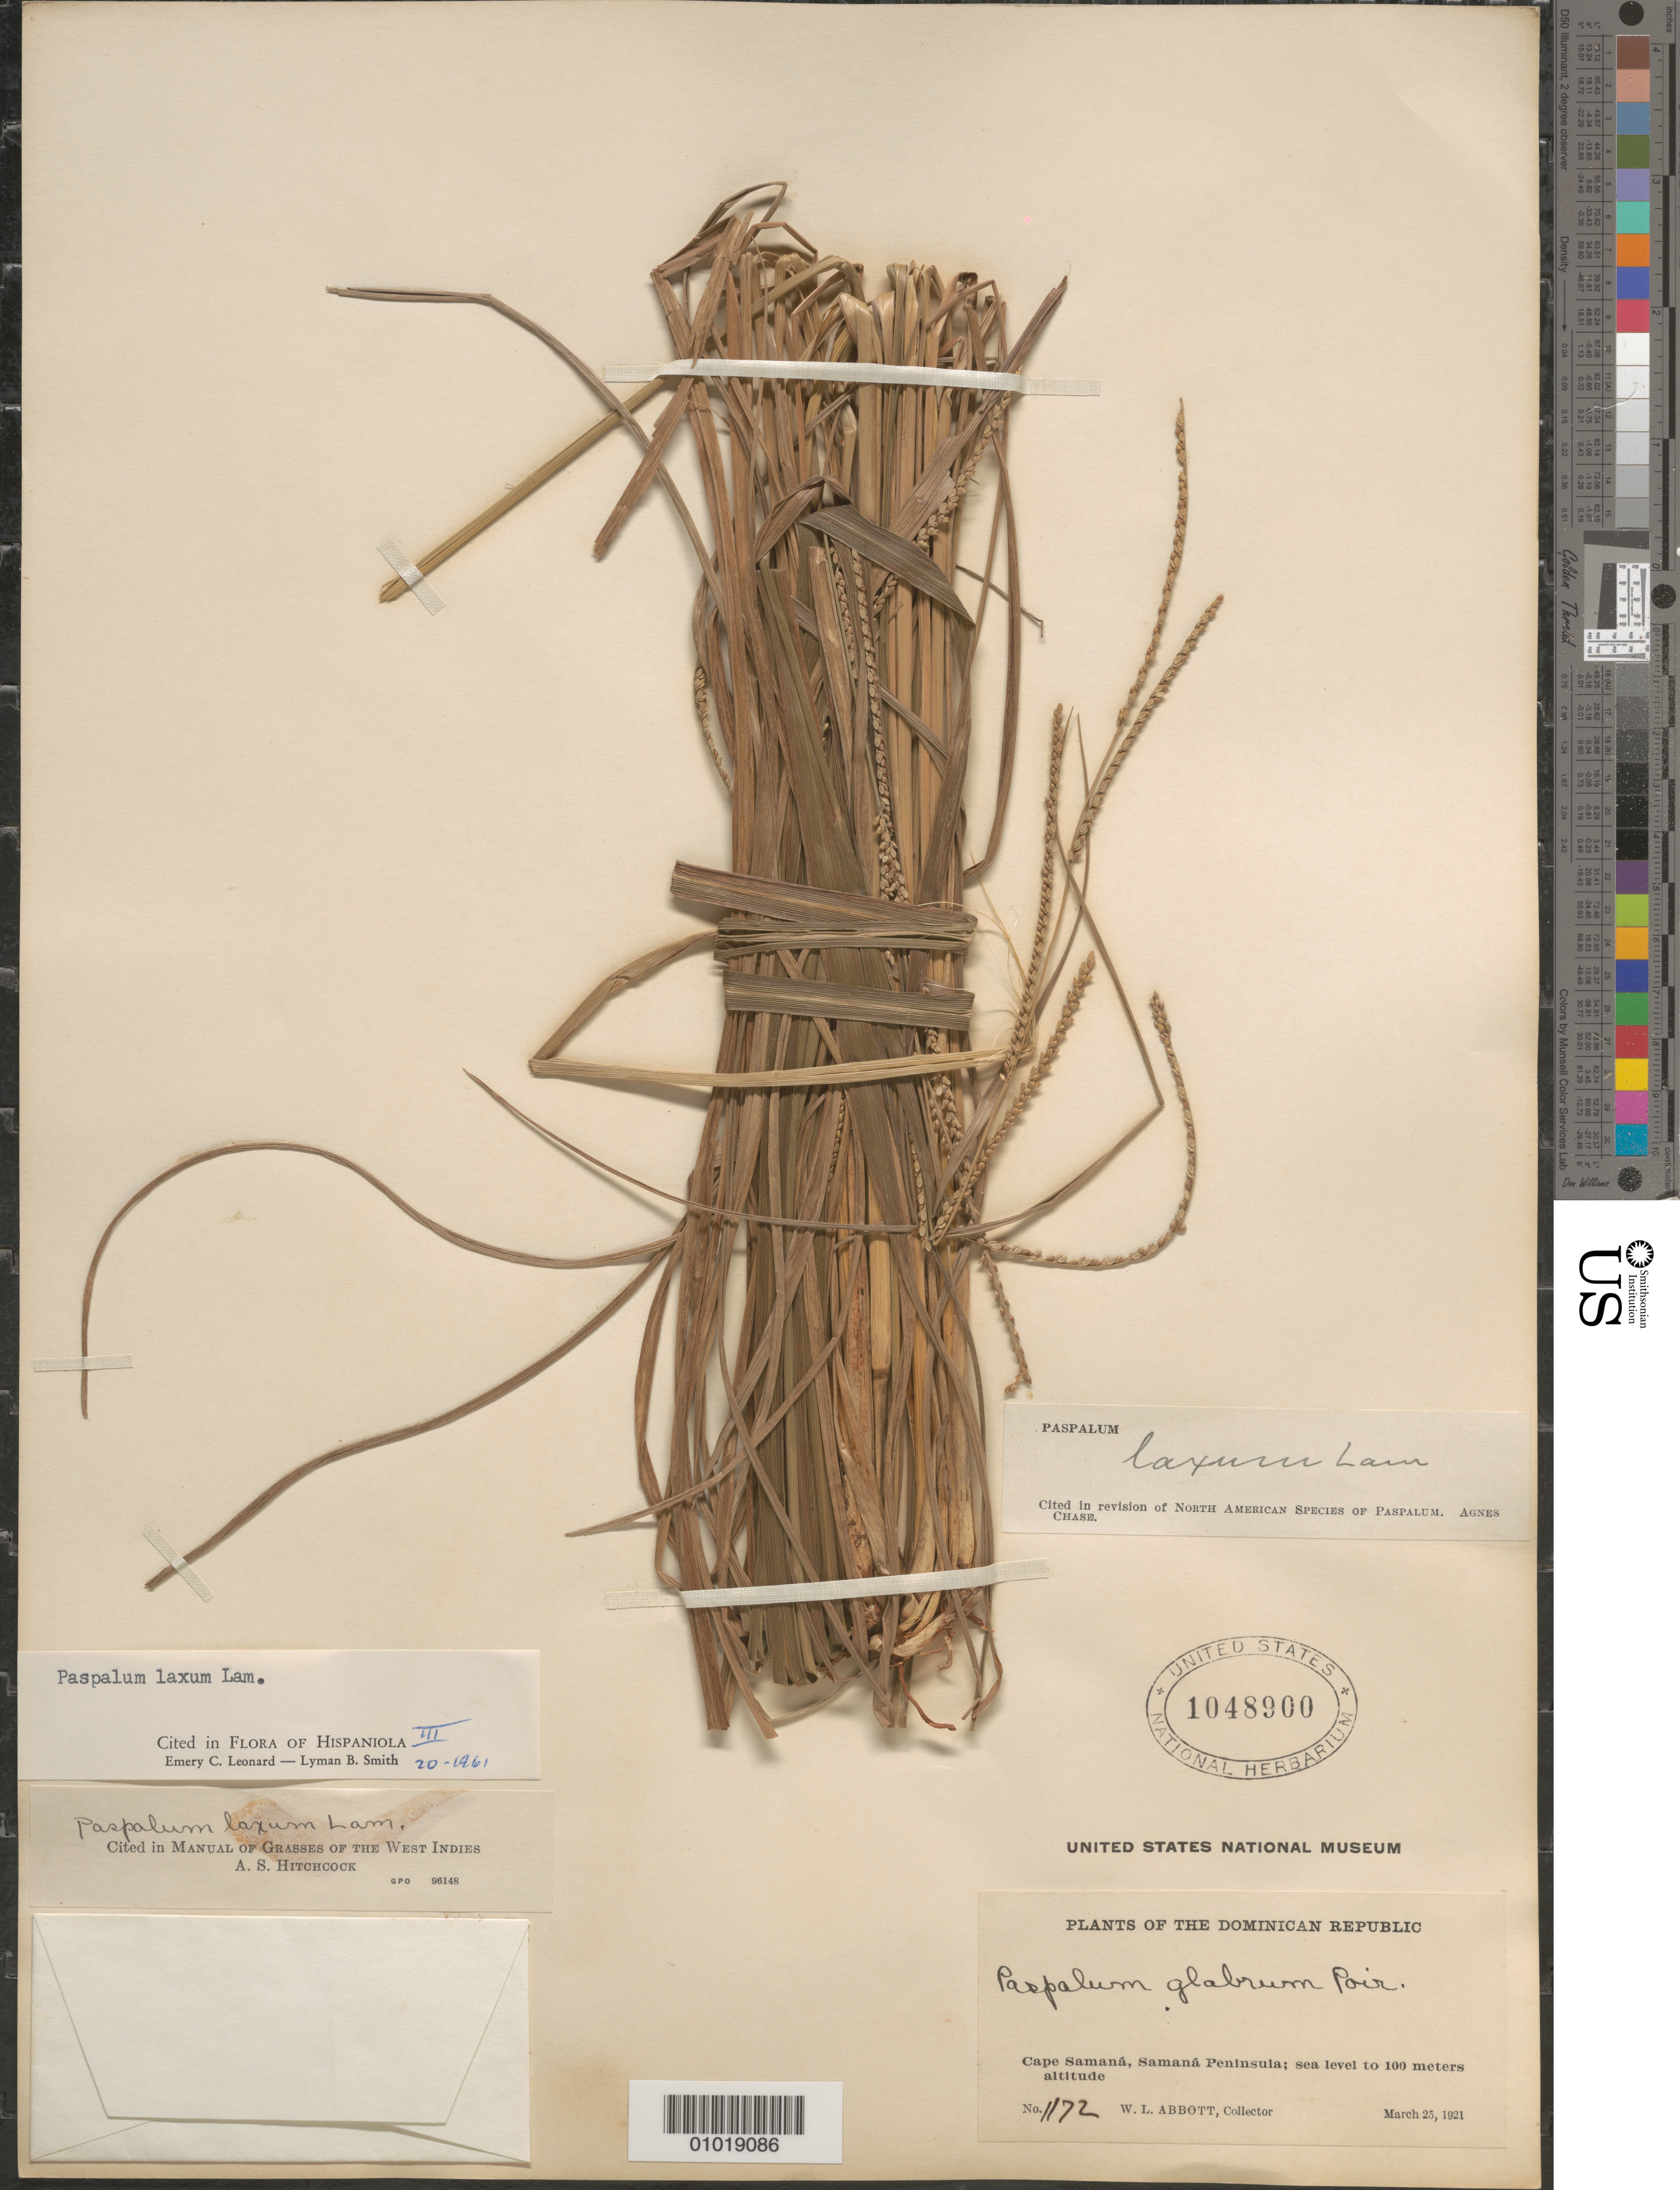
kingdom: Plantae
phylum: Tracheophyta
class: Liliopsida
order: Poales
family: Poaceae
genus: Paspalum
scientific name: Paspalum laxum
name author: Lam.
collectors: W. L. Abbott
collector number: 1172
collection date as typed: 25 Mar 1921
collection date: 1921-03-25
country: Dominican Republic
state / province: Samaná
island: Hispaniola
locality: Cape Samana, Samana Peninsula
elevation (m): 0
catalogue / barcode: US 1048900